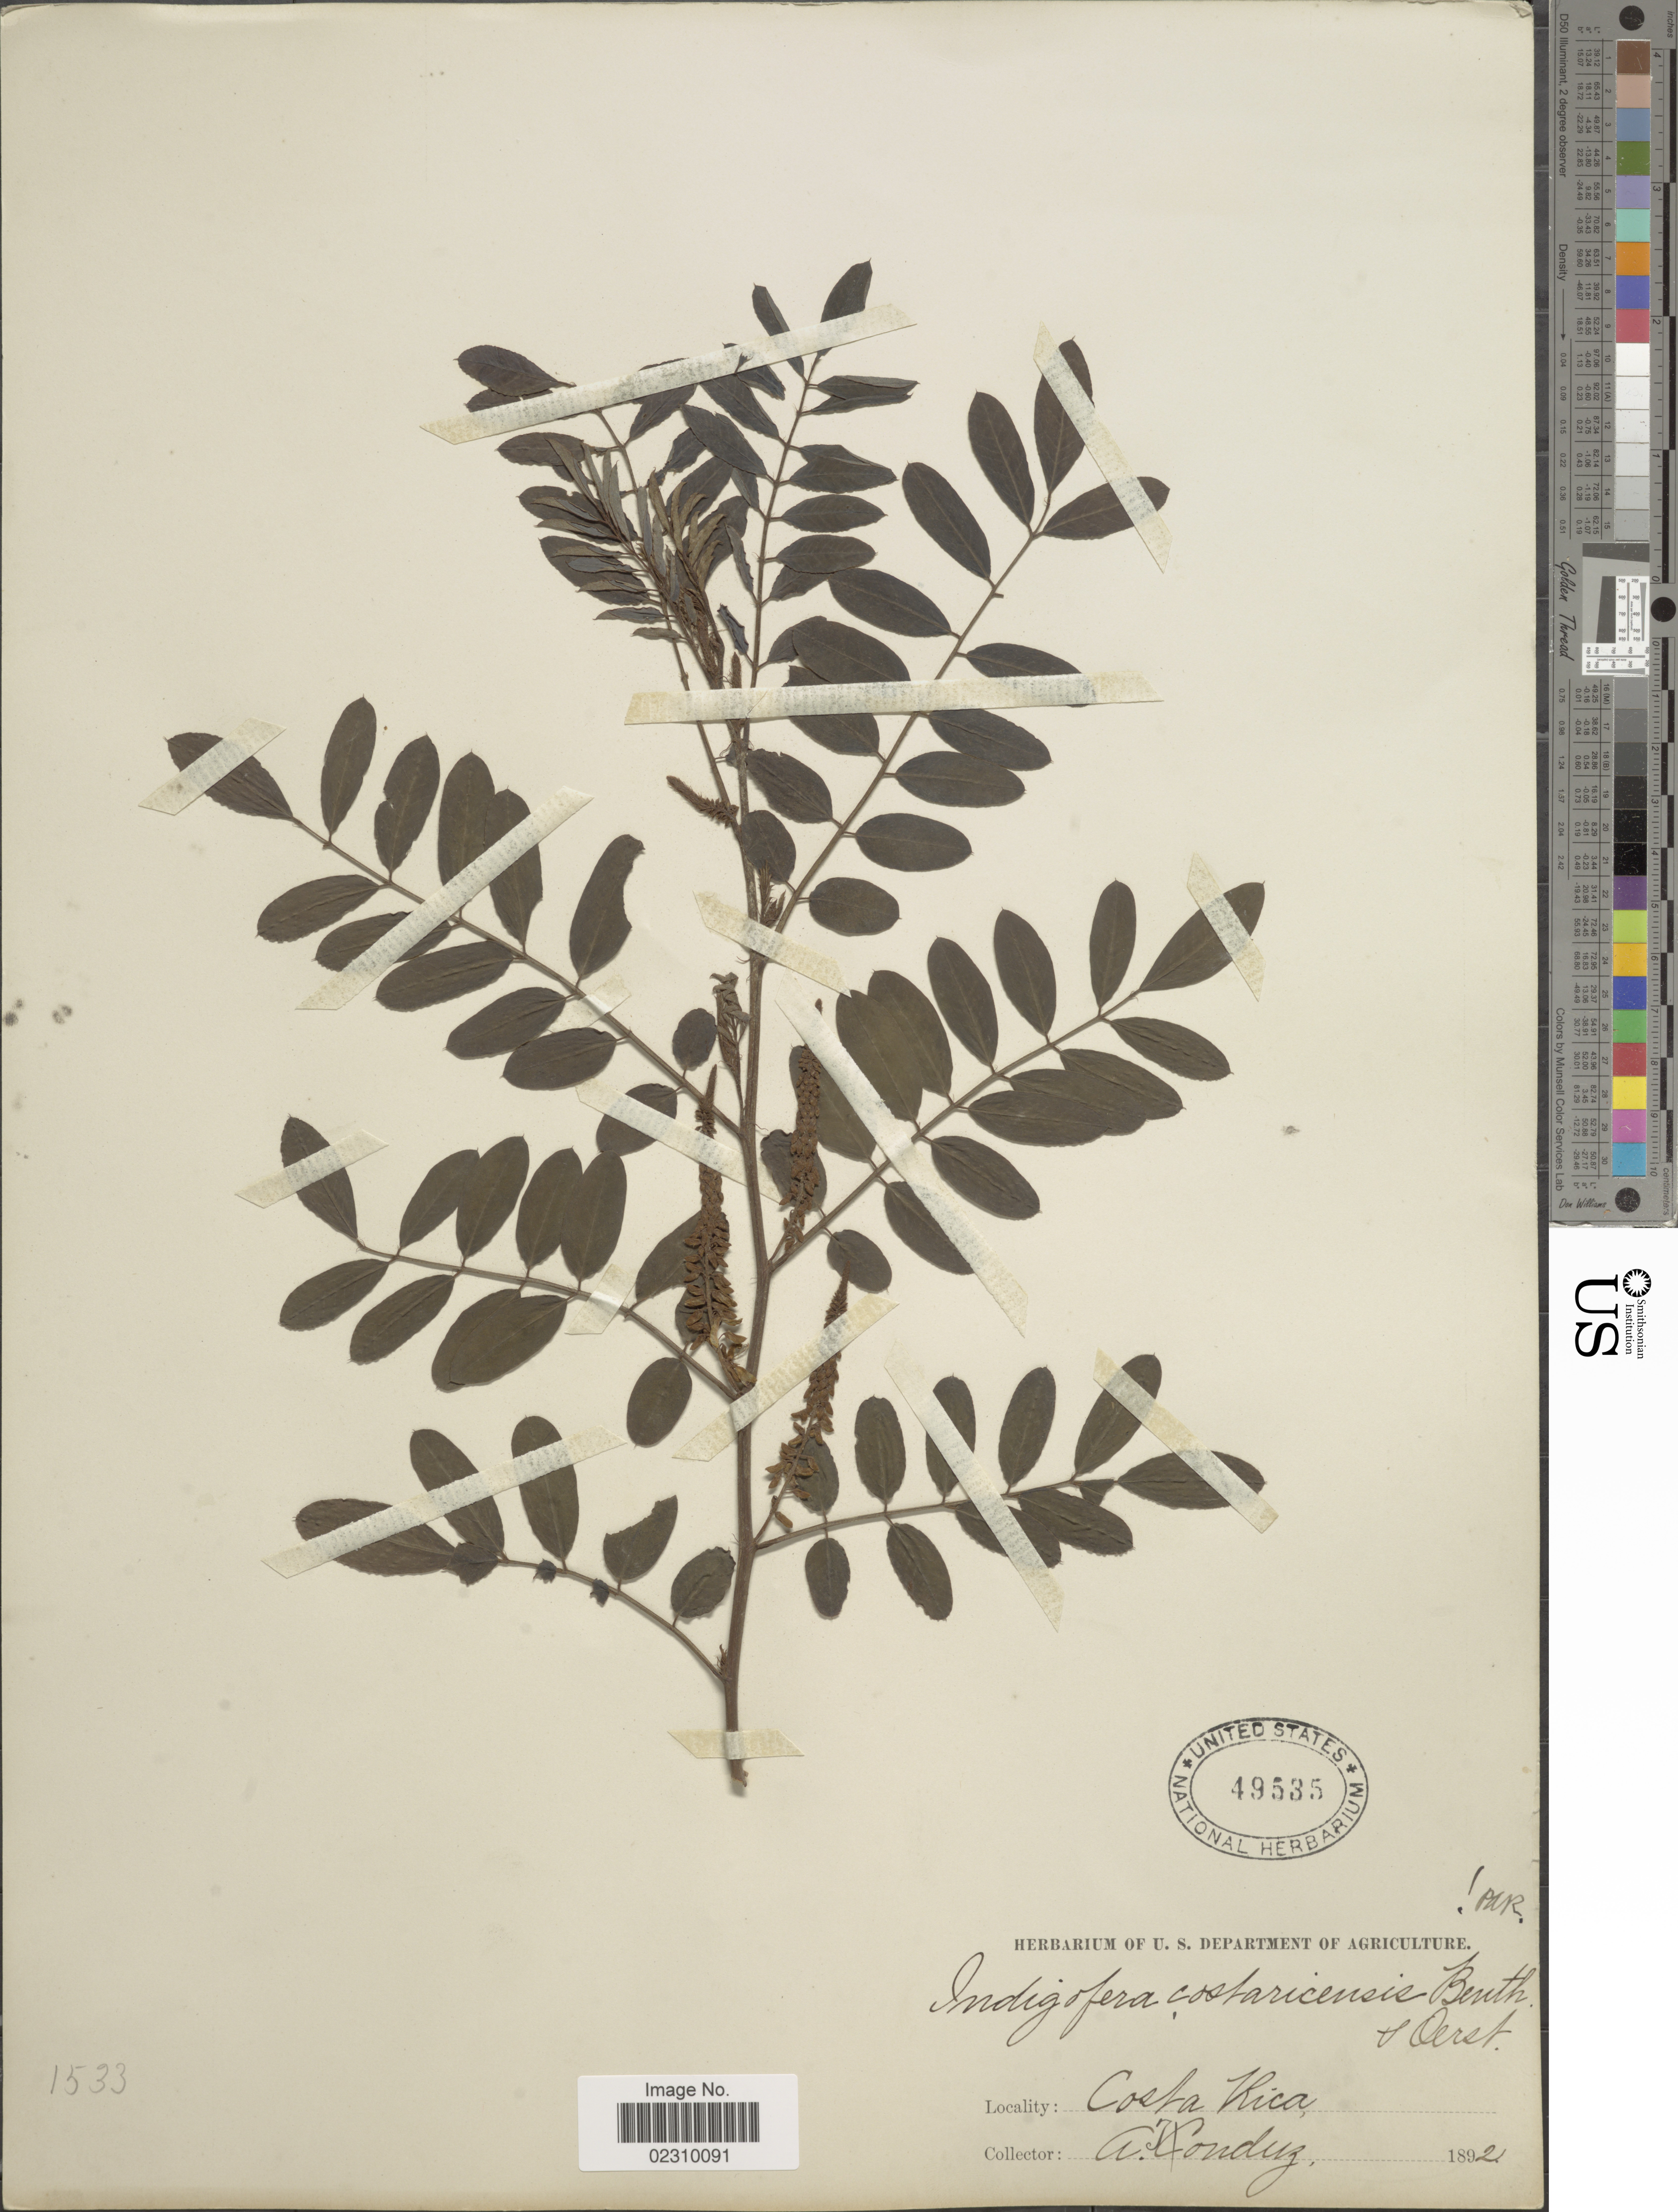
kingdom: Plantae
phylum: Tracheophyta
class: Magnoliopsida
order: Fabales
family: Fabaceae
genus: Indigofera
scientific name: Indigofera thibaudiana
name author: DC.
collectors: A. Tonduz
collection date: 1892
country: Costa Rica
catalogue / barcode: US 49535